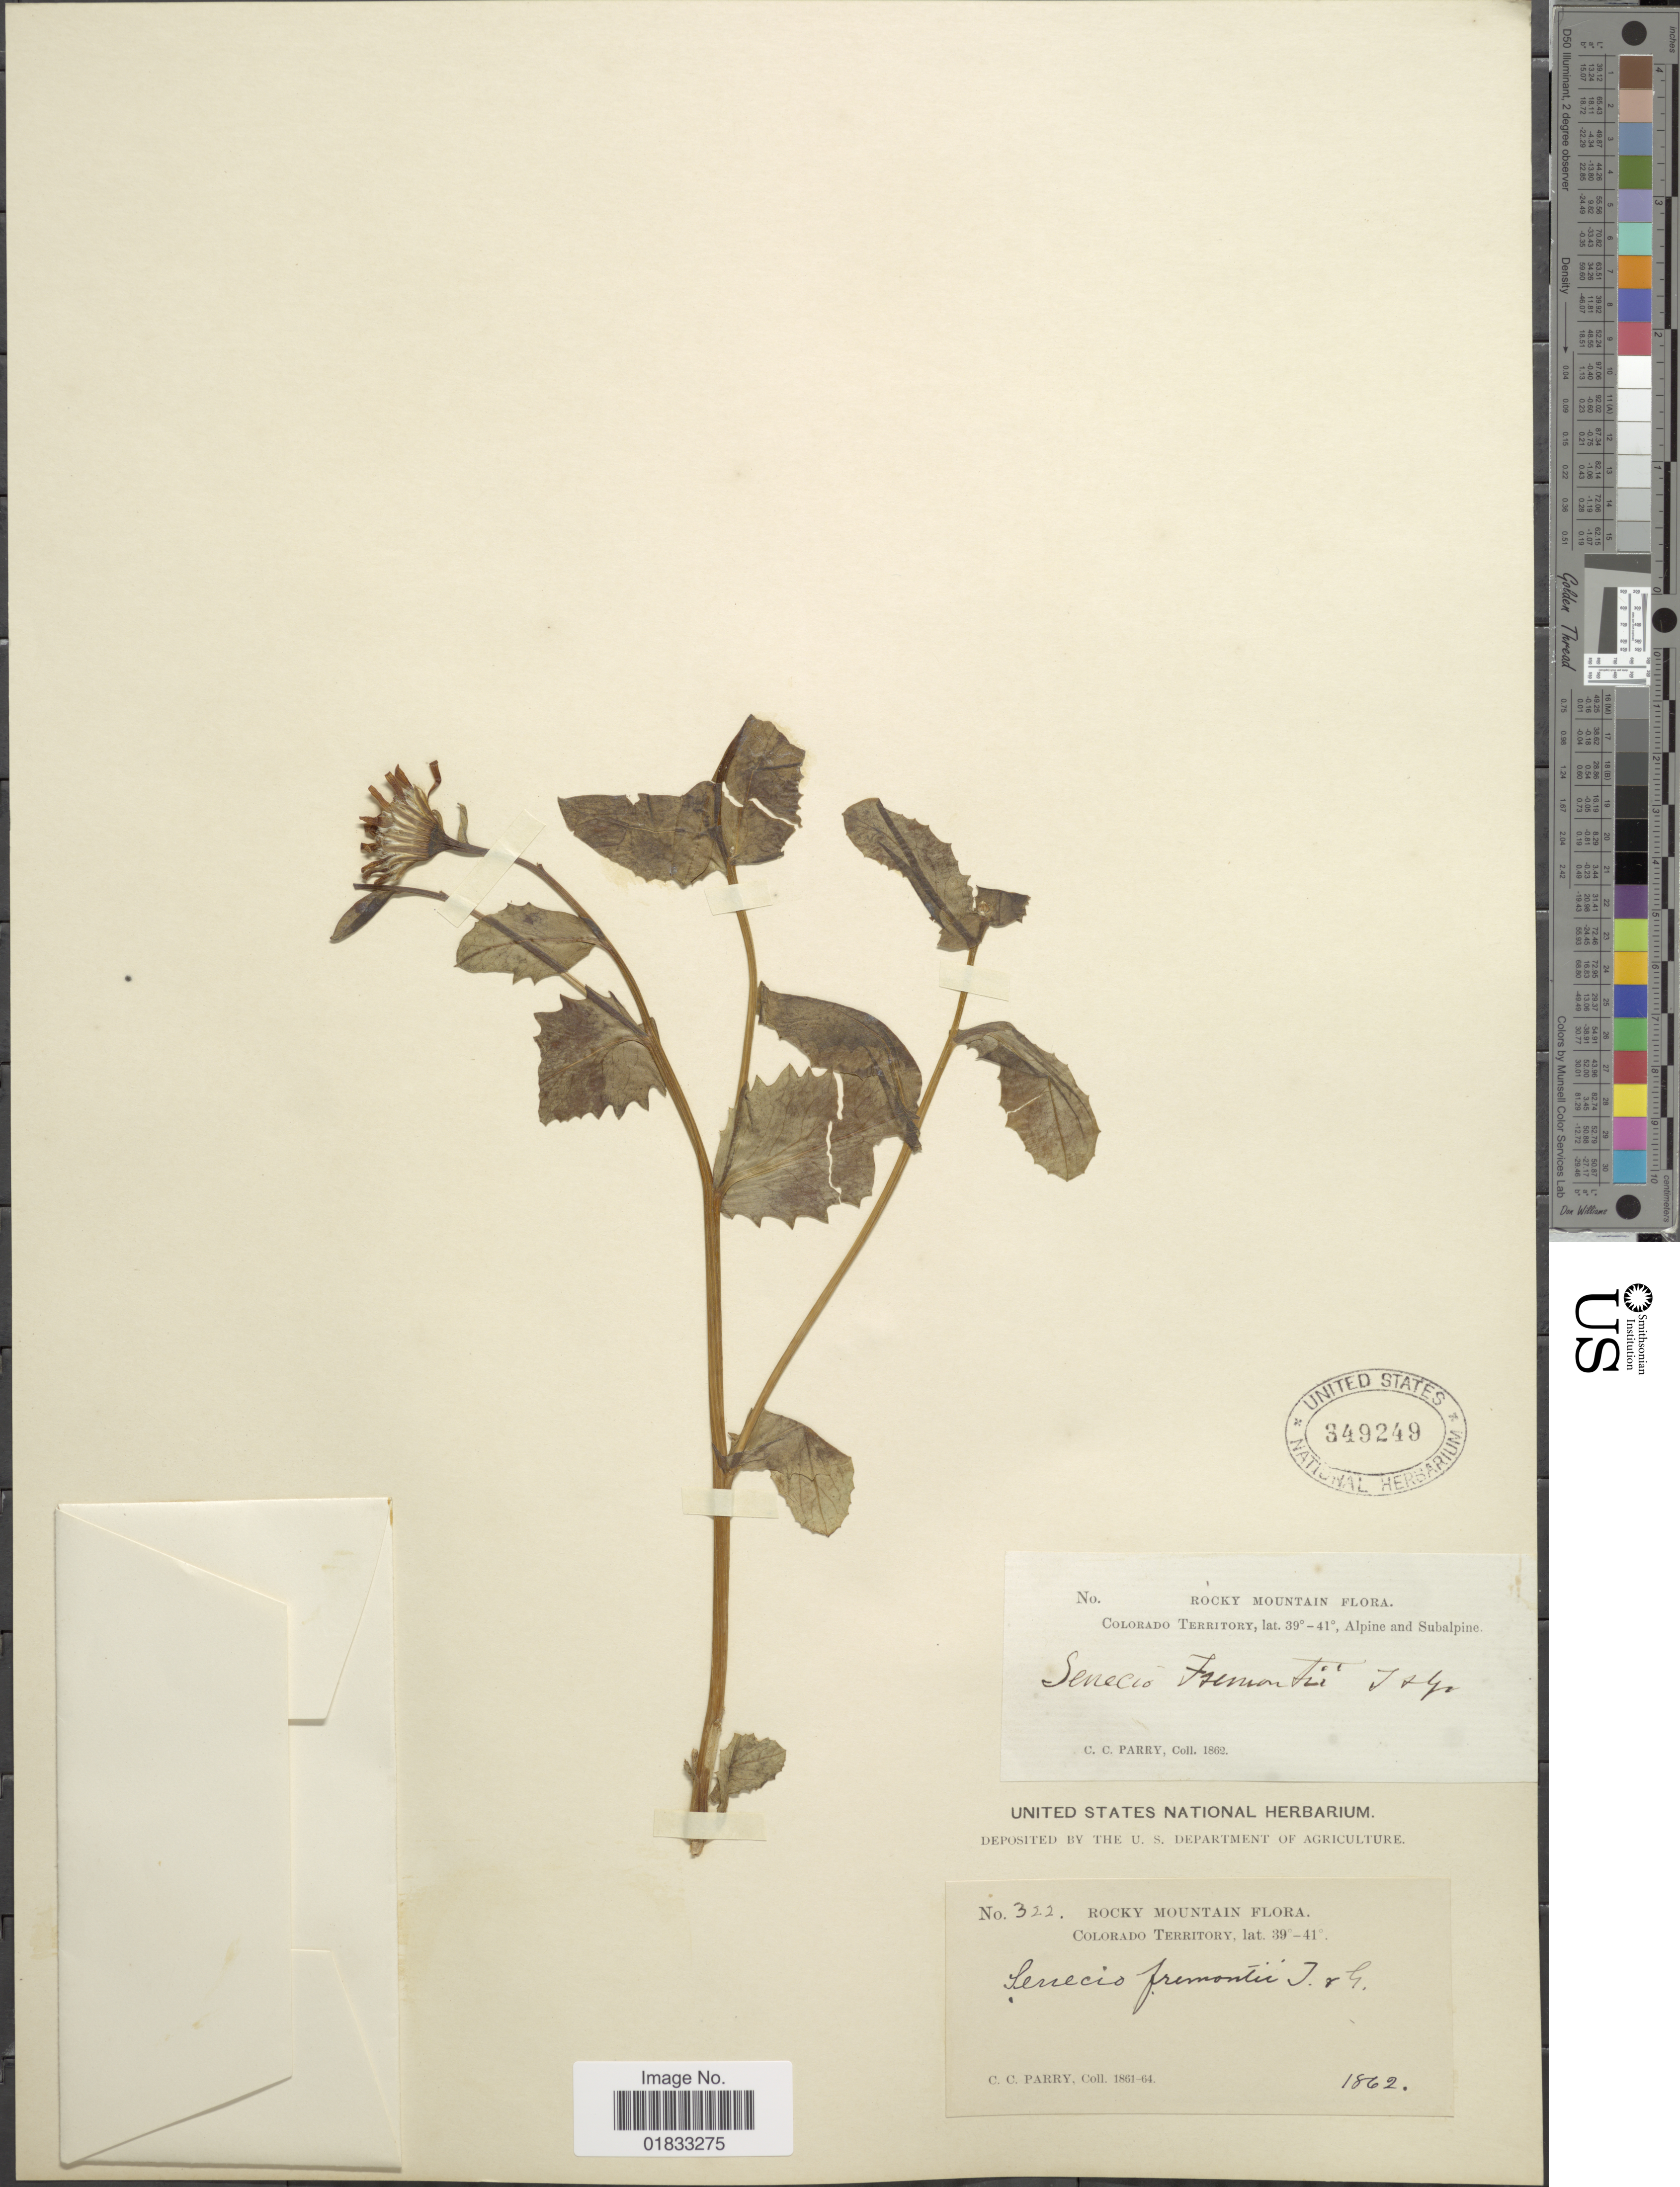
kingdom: Plantae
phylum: Tracheophyta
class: Magnoliopsida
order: Asterales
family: Asteraceae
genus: Senecio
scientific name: Senecio fremontii var. blitoides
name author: (Greene) Cronq.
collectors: C. C. Parry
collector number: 322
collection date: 1862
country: United States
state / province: Colorado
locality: Rocky Mountain, Colorado Territory, Alpine and Subalpine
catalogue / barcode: US 349249